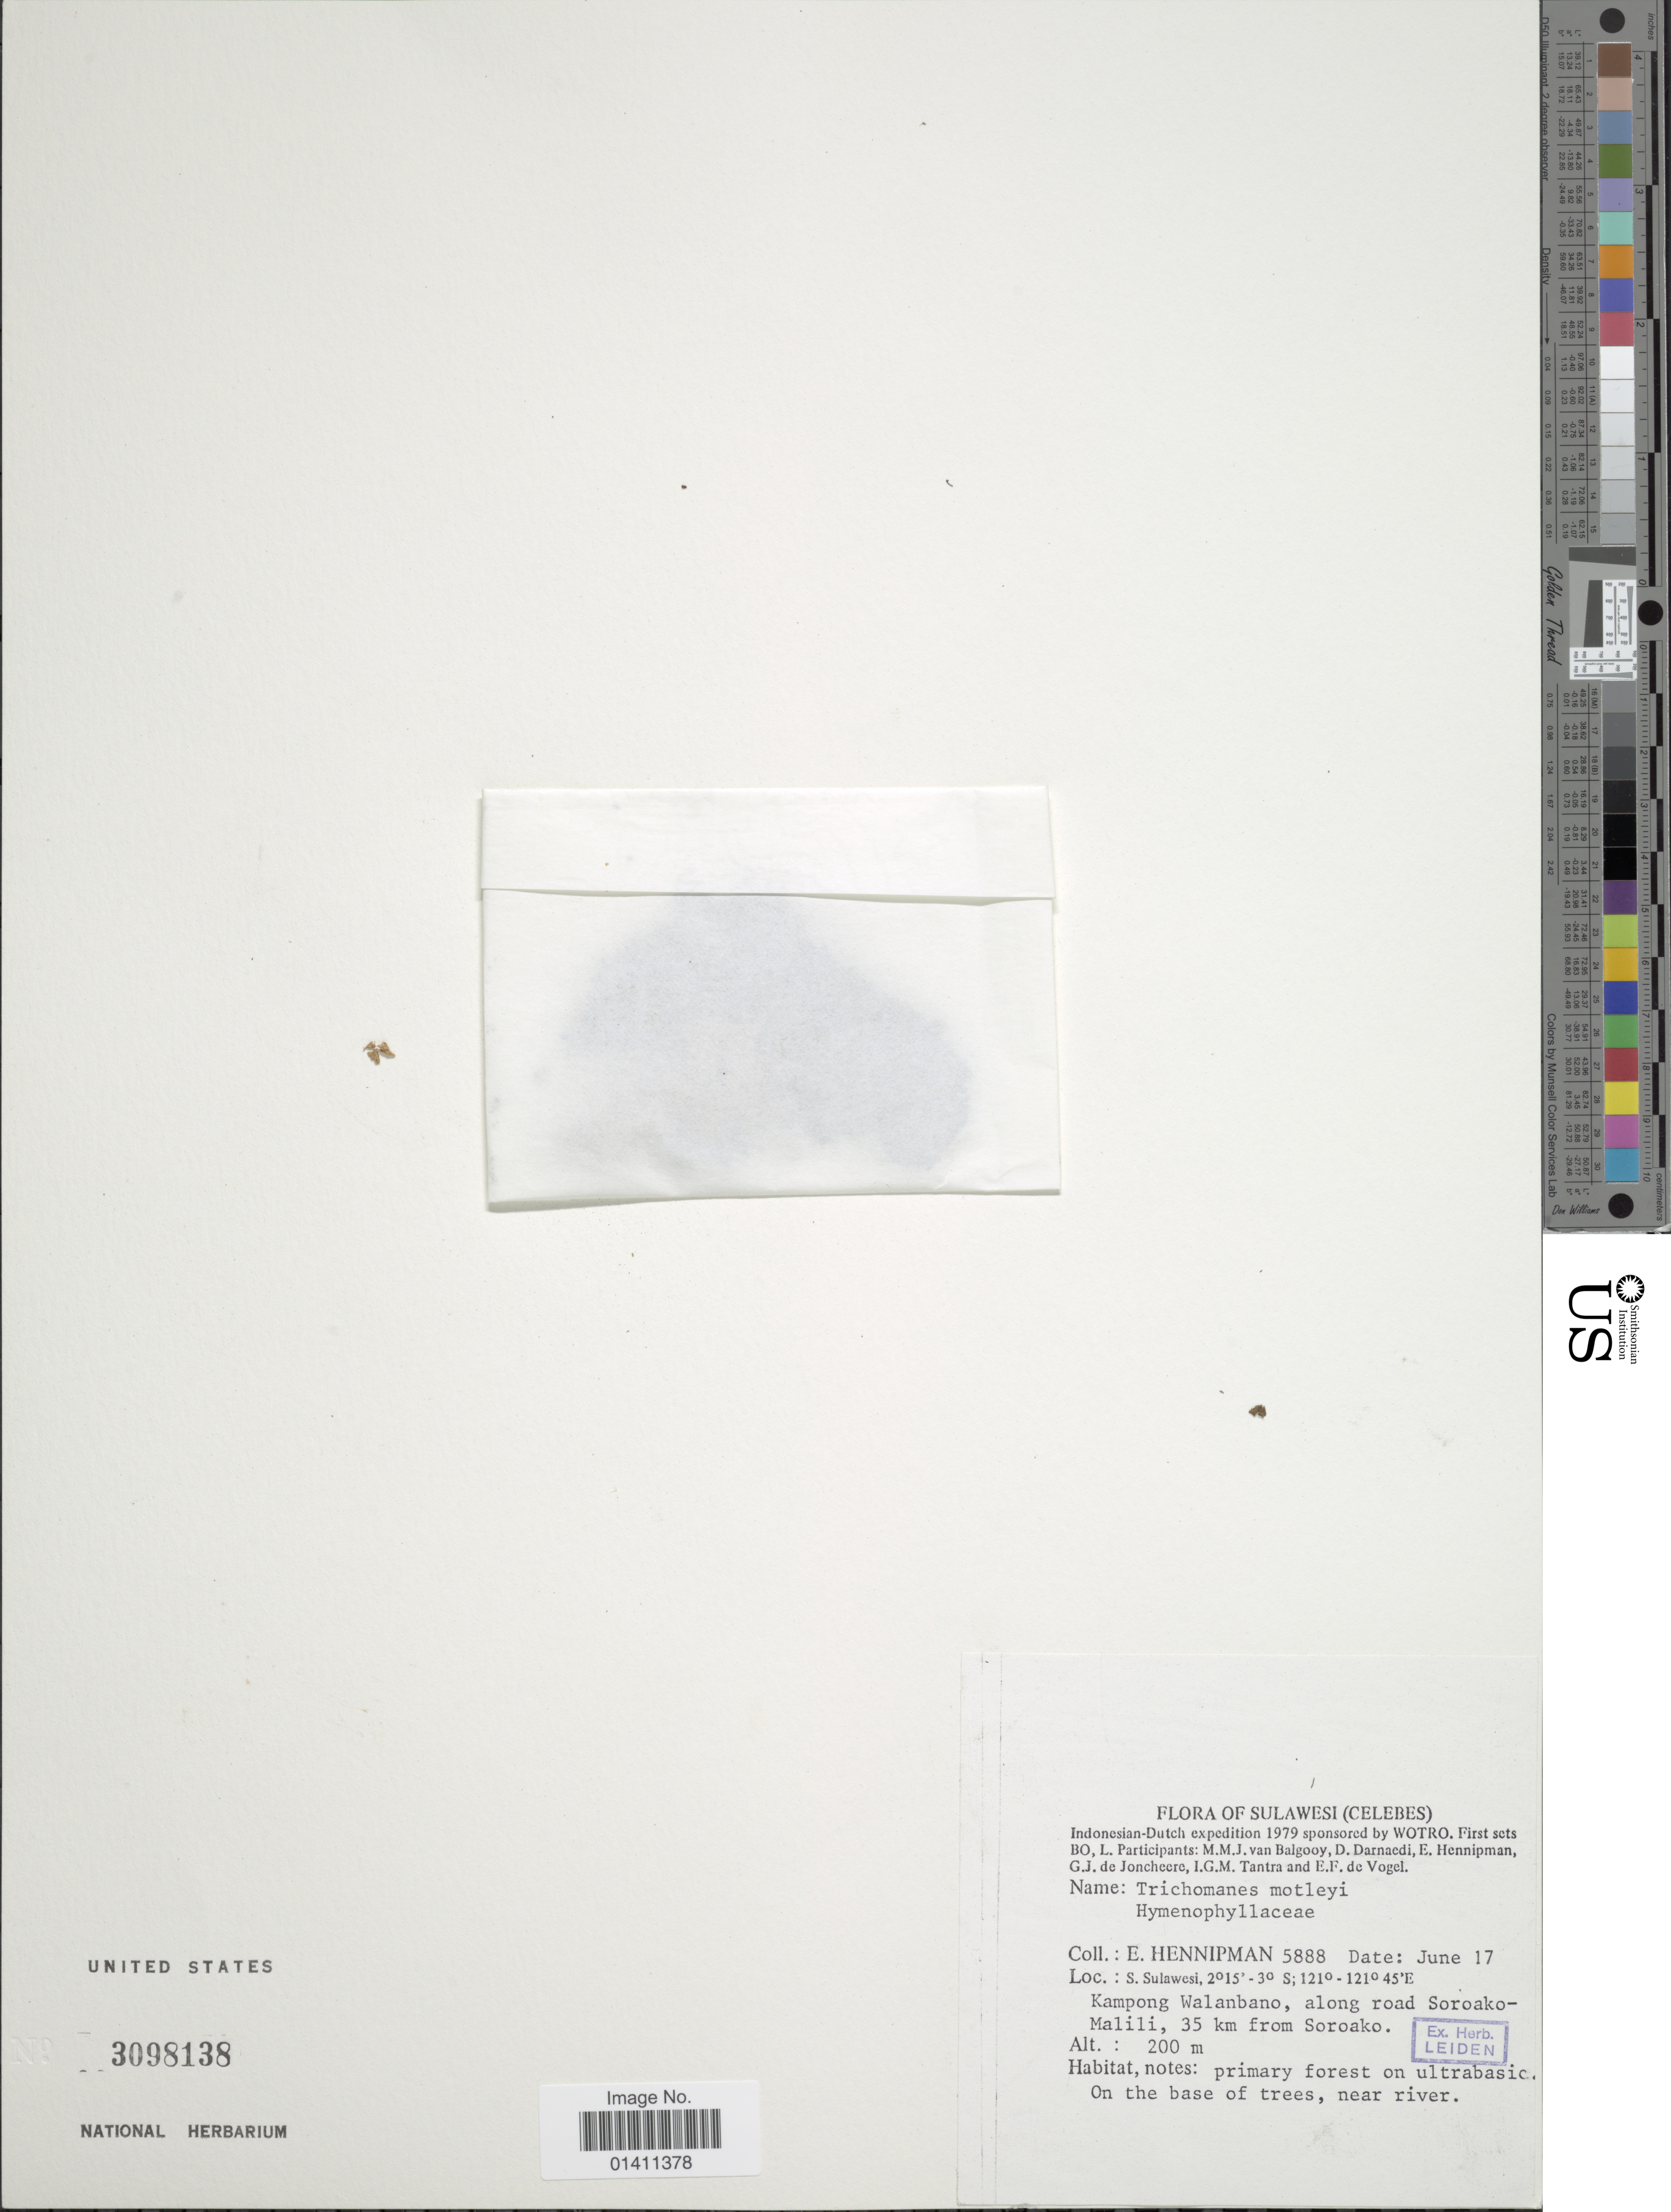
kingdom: Plantae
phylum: Tracheophyta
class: Polypodiopsida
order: Hymenophyllales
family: Hymenophyllaceae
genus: Didymoglossum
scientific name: Didymoglossum motleyi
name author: (Bosch) Ebihara & K. Iwats.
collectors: E. Hennipman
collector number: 5888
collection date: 1979-06-17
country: Indonesia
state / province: Sulawesi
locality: Celebes. S. Sulawesi. Kampong Walanbano, along road Soroako-Malili, 35 km from Soroako.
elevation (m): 200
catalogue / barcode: US 3098138